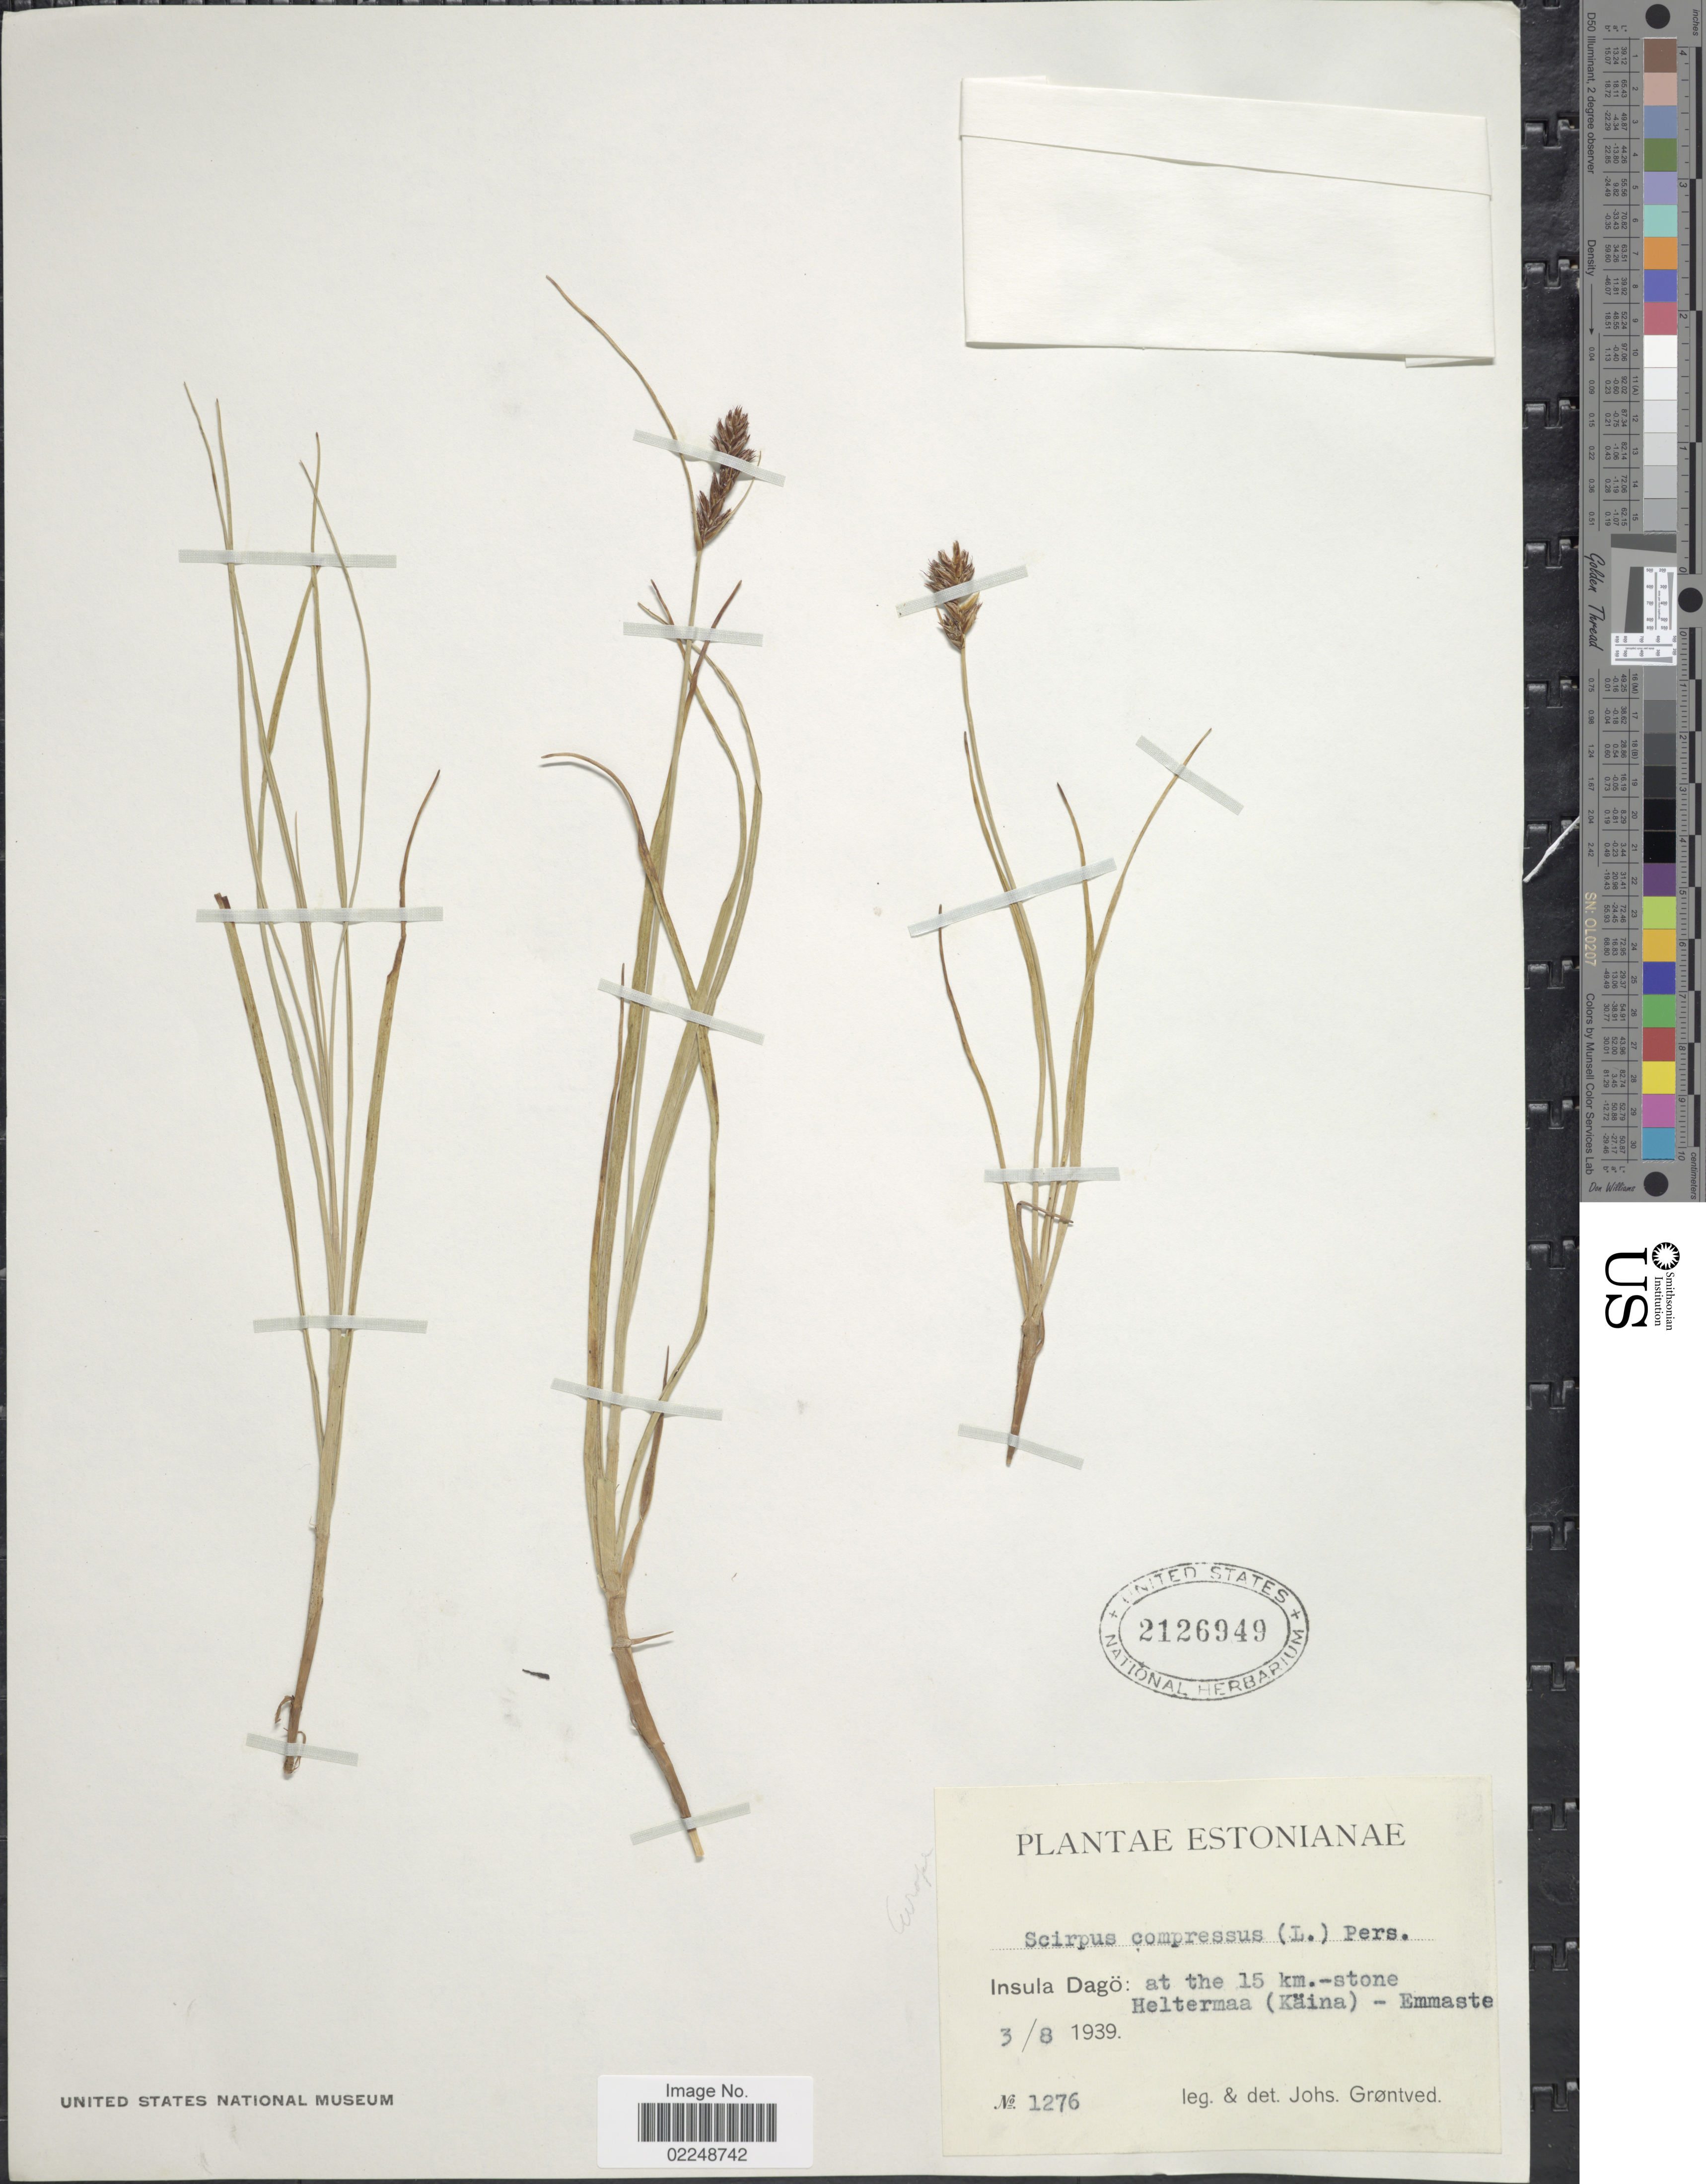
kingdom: Plantae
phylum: Tracheophyta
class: Liliopsida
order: Poales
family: Cyperaceae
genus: Blysmus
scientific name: Blysmus compressus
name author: (L.) Panzer ex Link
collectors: J. Gröntved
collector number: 1276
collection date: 1939-08-03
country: Estonia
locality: Estonianae, Insula Dago: at the 15 km. stone Heltermaa (Kaina) - Emmaste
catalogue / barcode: US 2126949